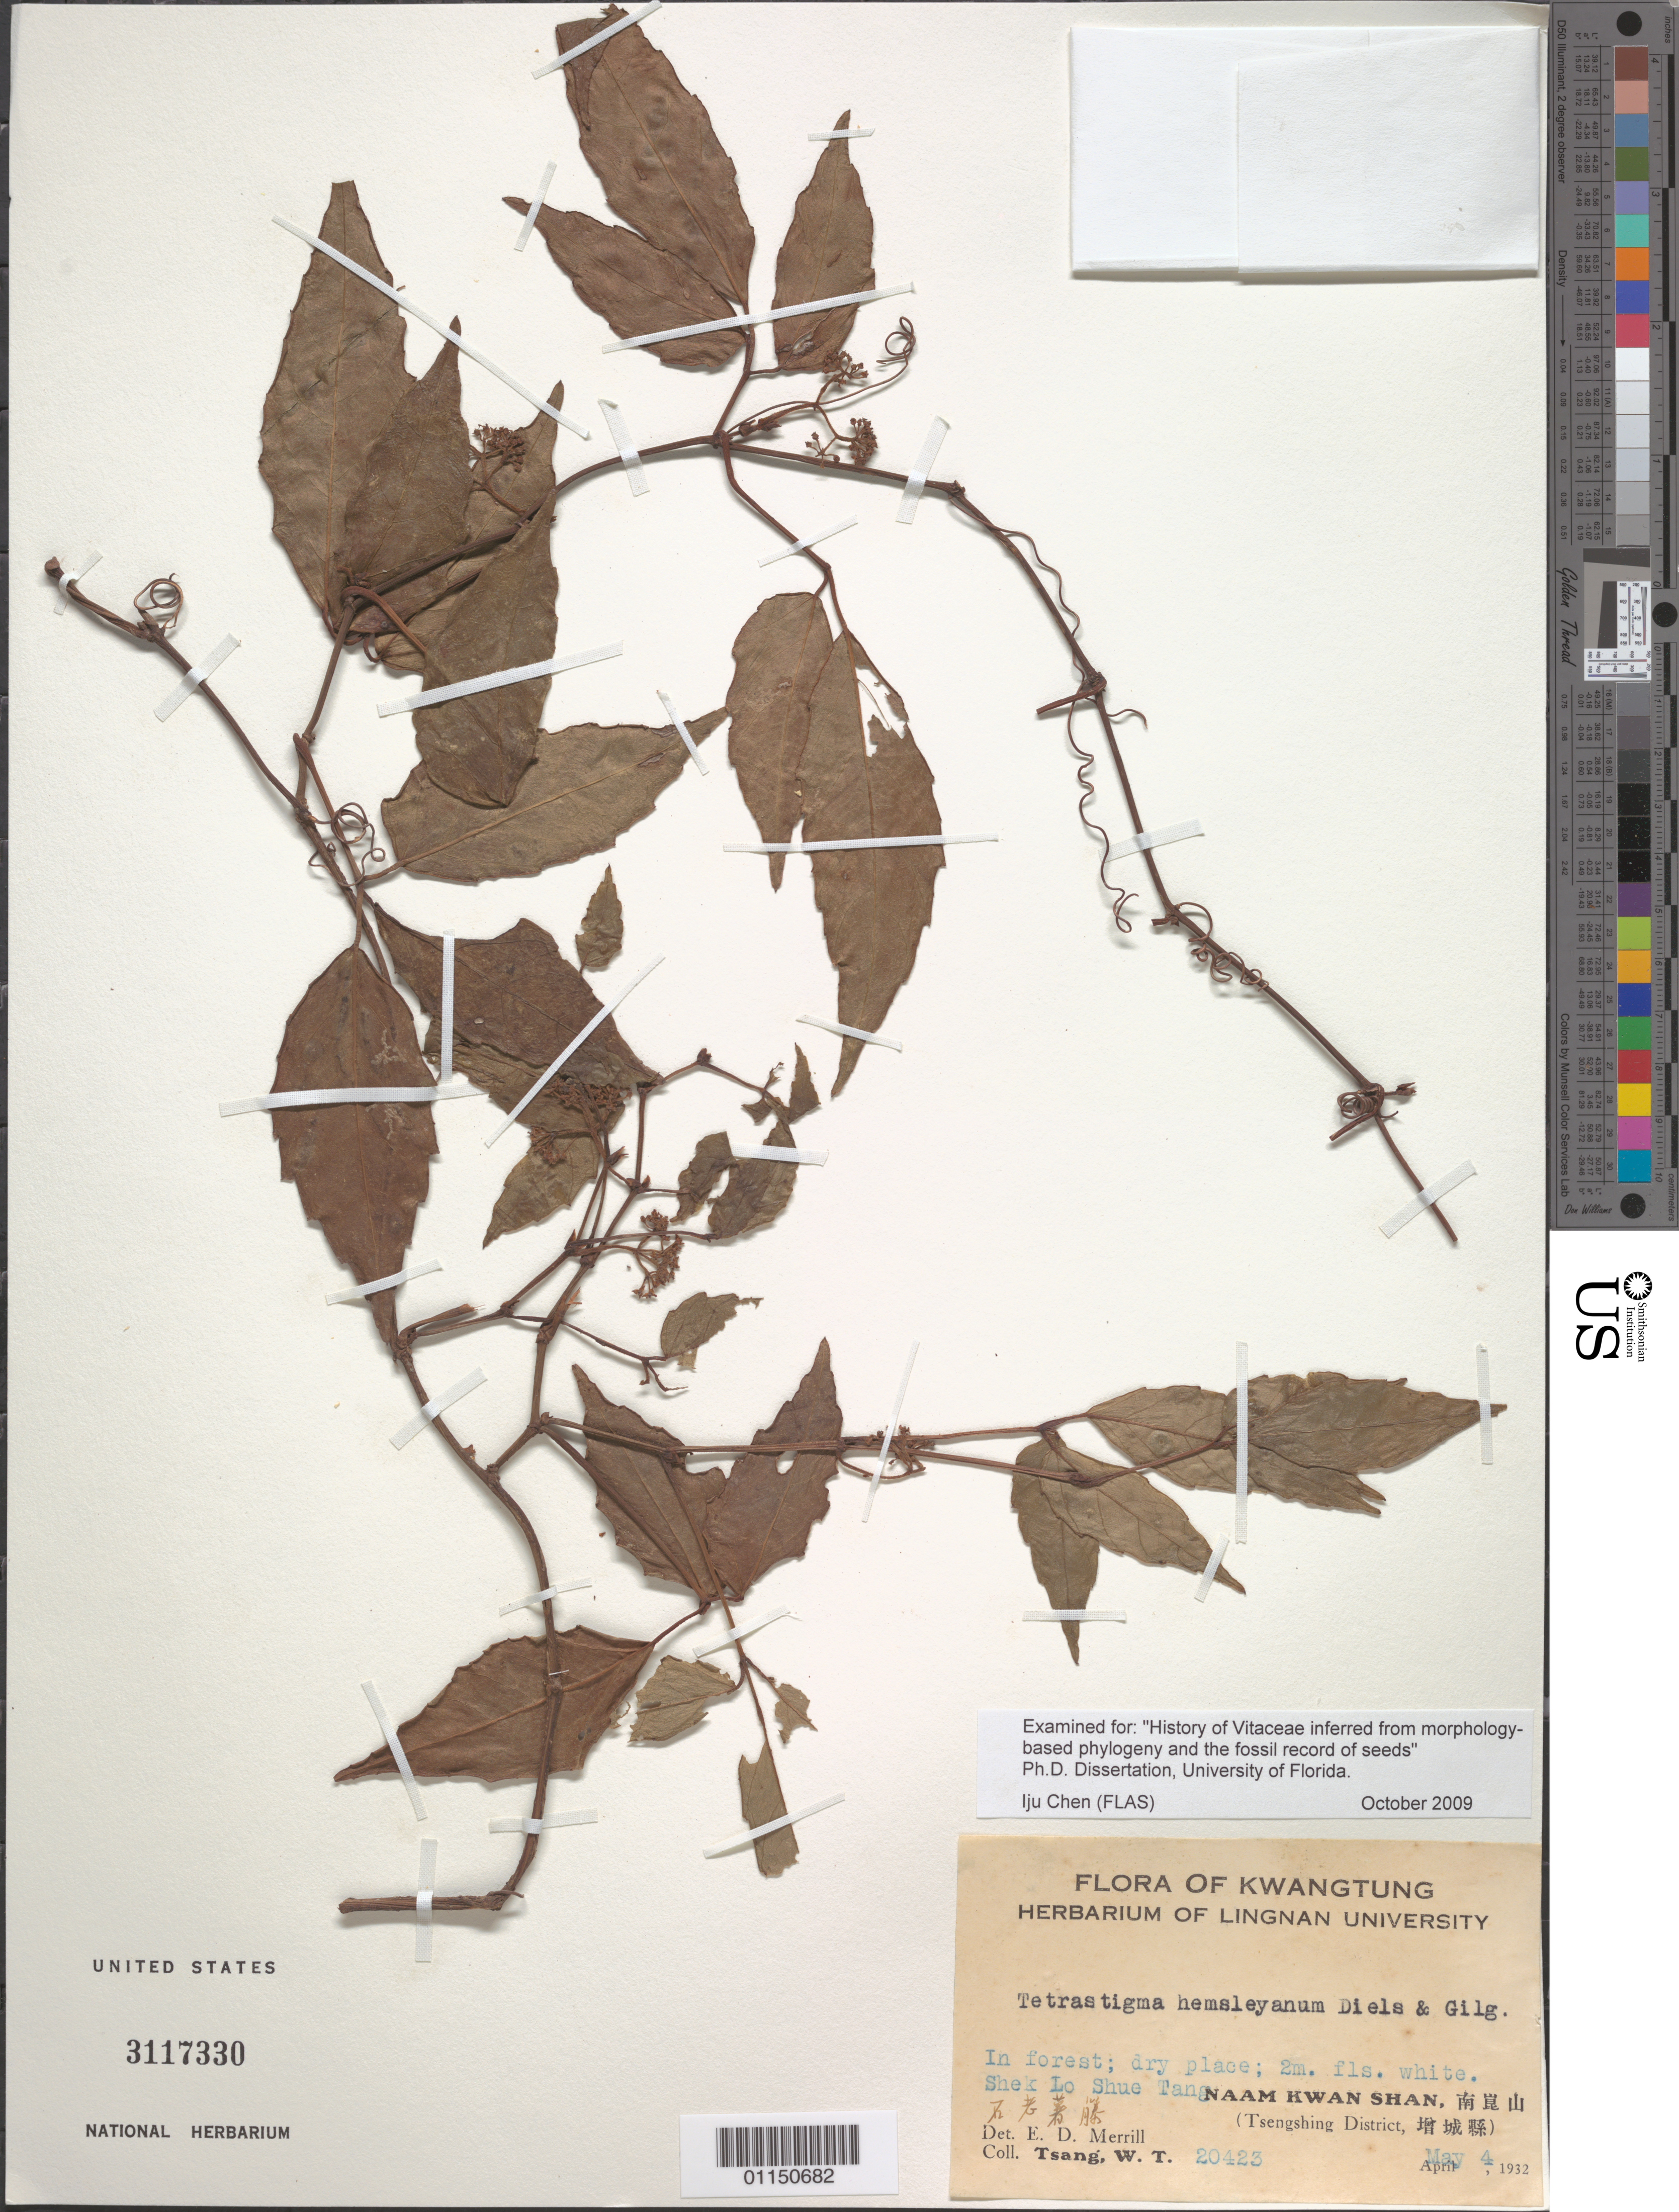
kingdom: Plantae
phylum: Tracheophyta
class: Magnoliopsida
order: Vitales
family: Vitaceae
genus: Tetrastigma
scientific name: Tetrastigma hemsleyanum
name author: Diels & Gilg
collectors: W. T. Tsang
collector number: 20423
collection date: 1932-05-04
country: China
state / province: Guangdong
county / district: Tsengshing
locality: Naam Kwan Shan.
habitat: In forest; dry place.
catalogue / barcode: US 3117330